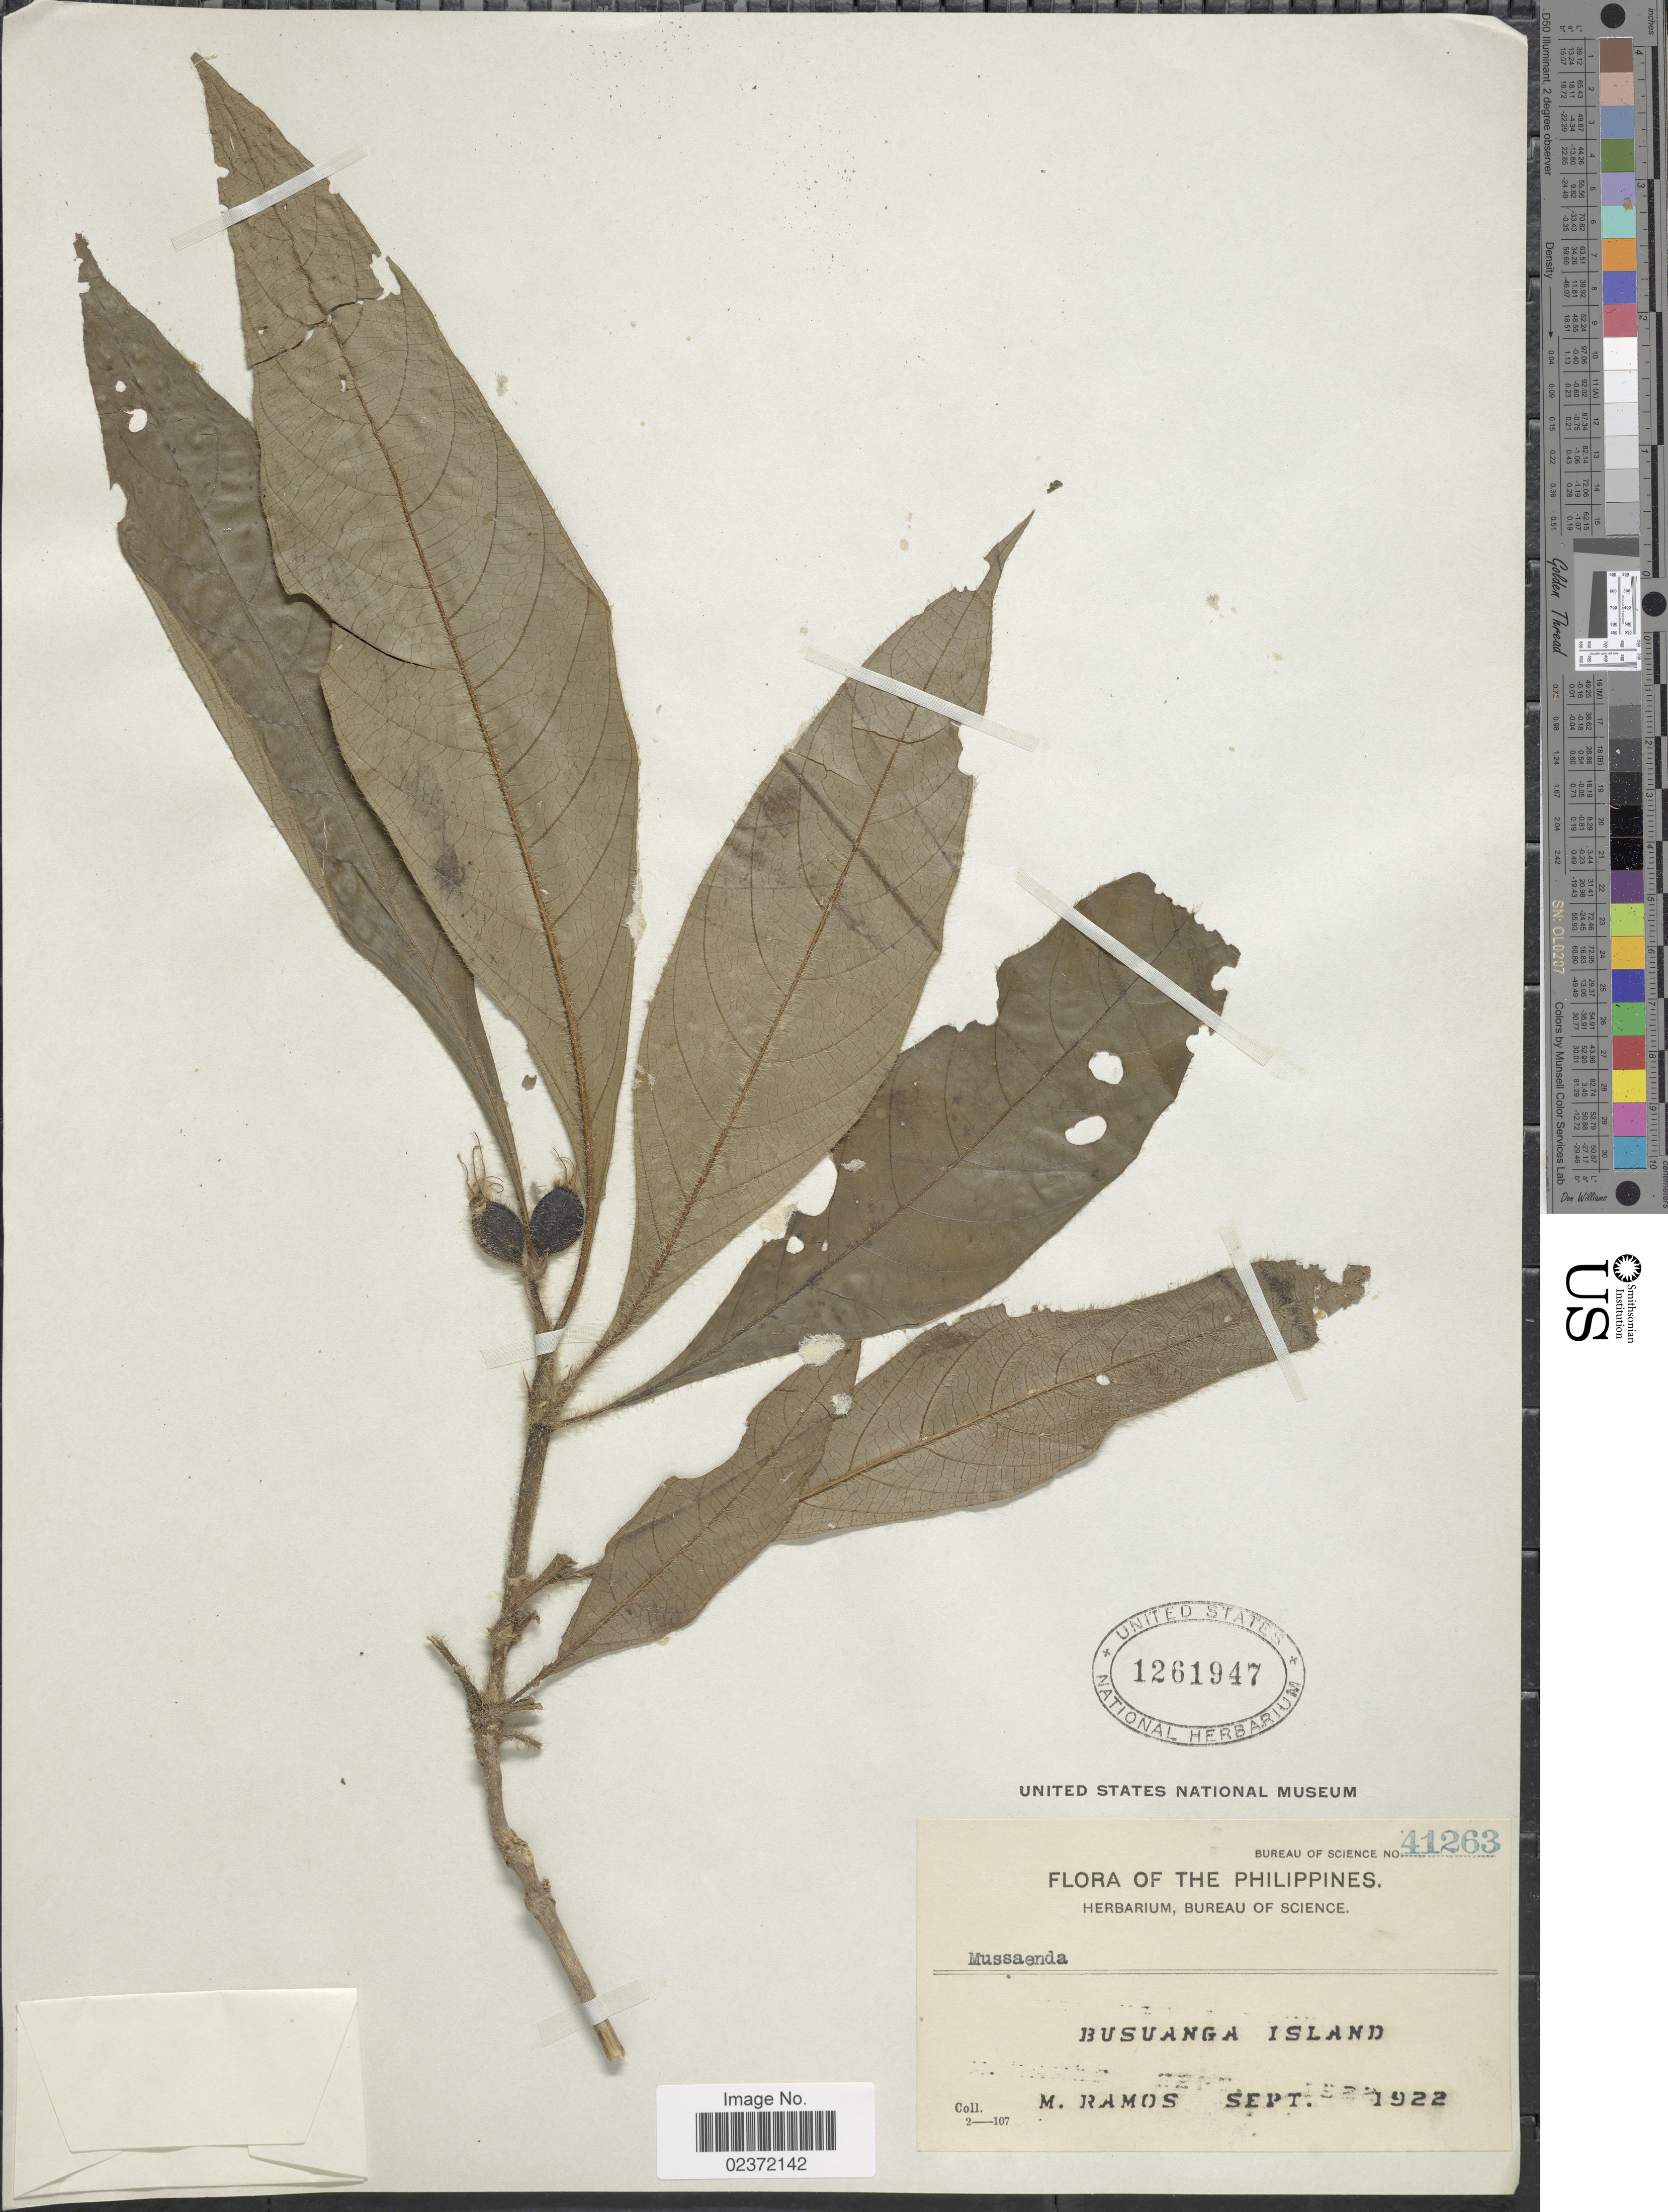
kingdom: Plantae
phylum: Tracheophyta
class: Magnoliopsida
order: Gentianales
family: Rubiaceae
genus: Mussaenda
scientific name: Mussaenda sp.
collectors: M. Ramos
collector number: Bureau of Science 41263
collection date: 1922-09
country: Philippines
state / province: Mimaropa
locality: Busuanga Island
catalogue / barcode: US 1261947